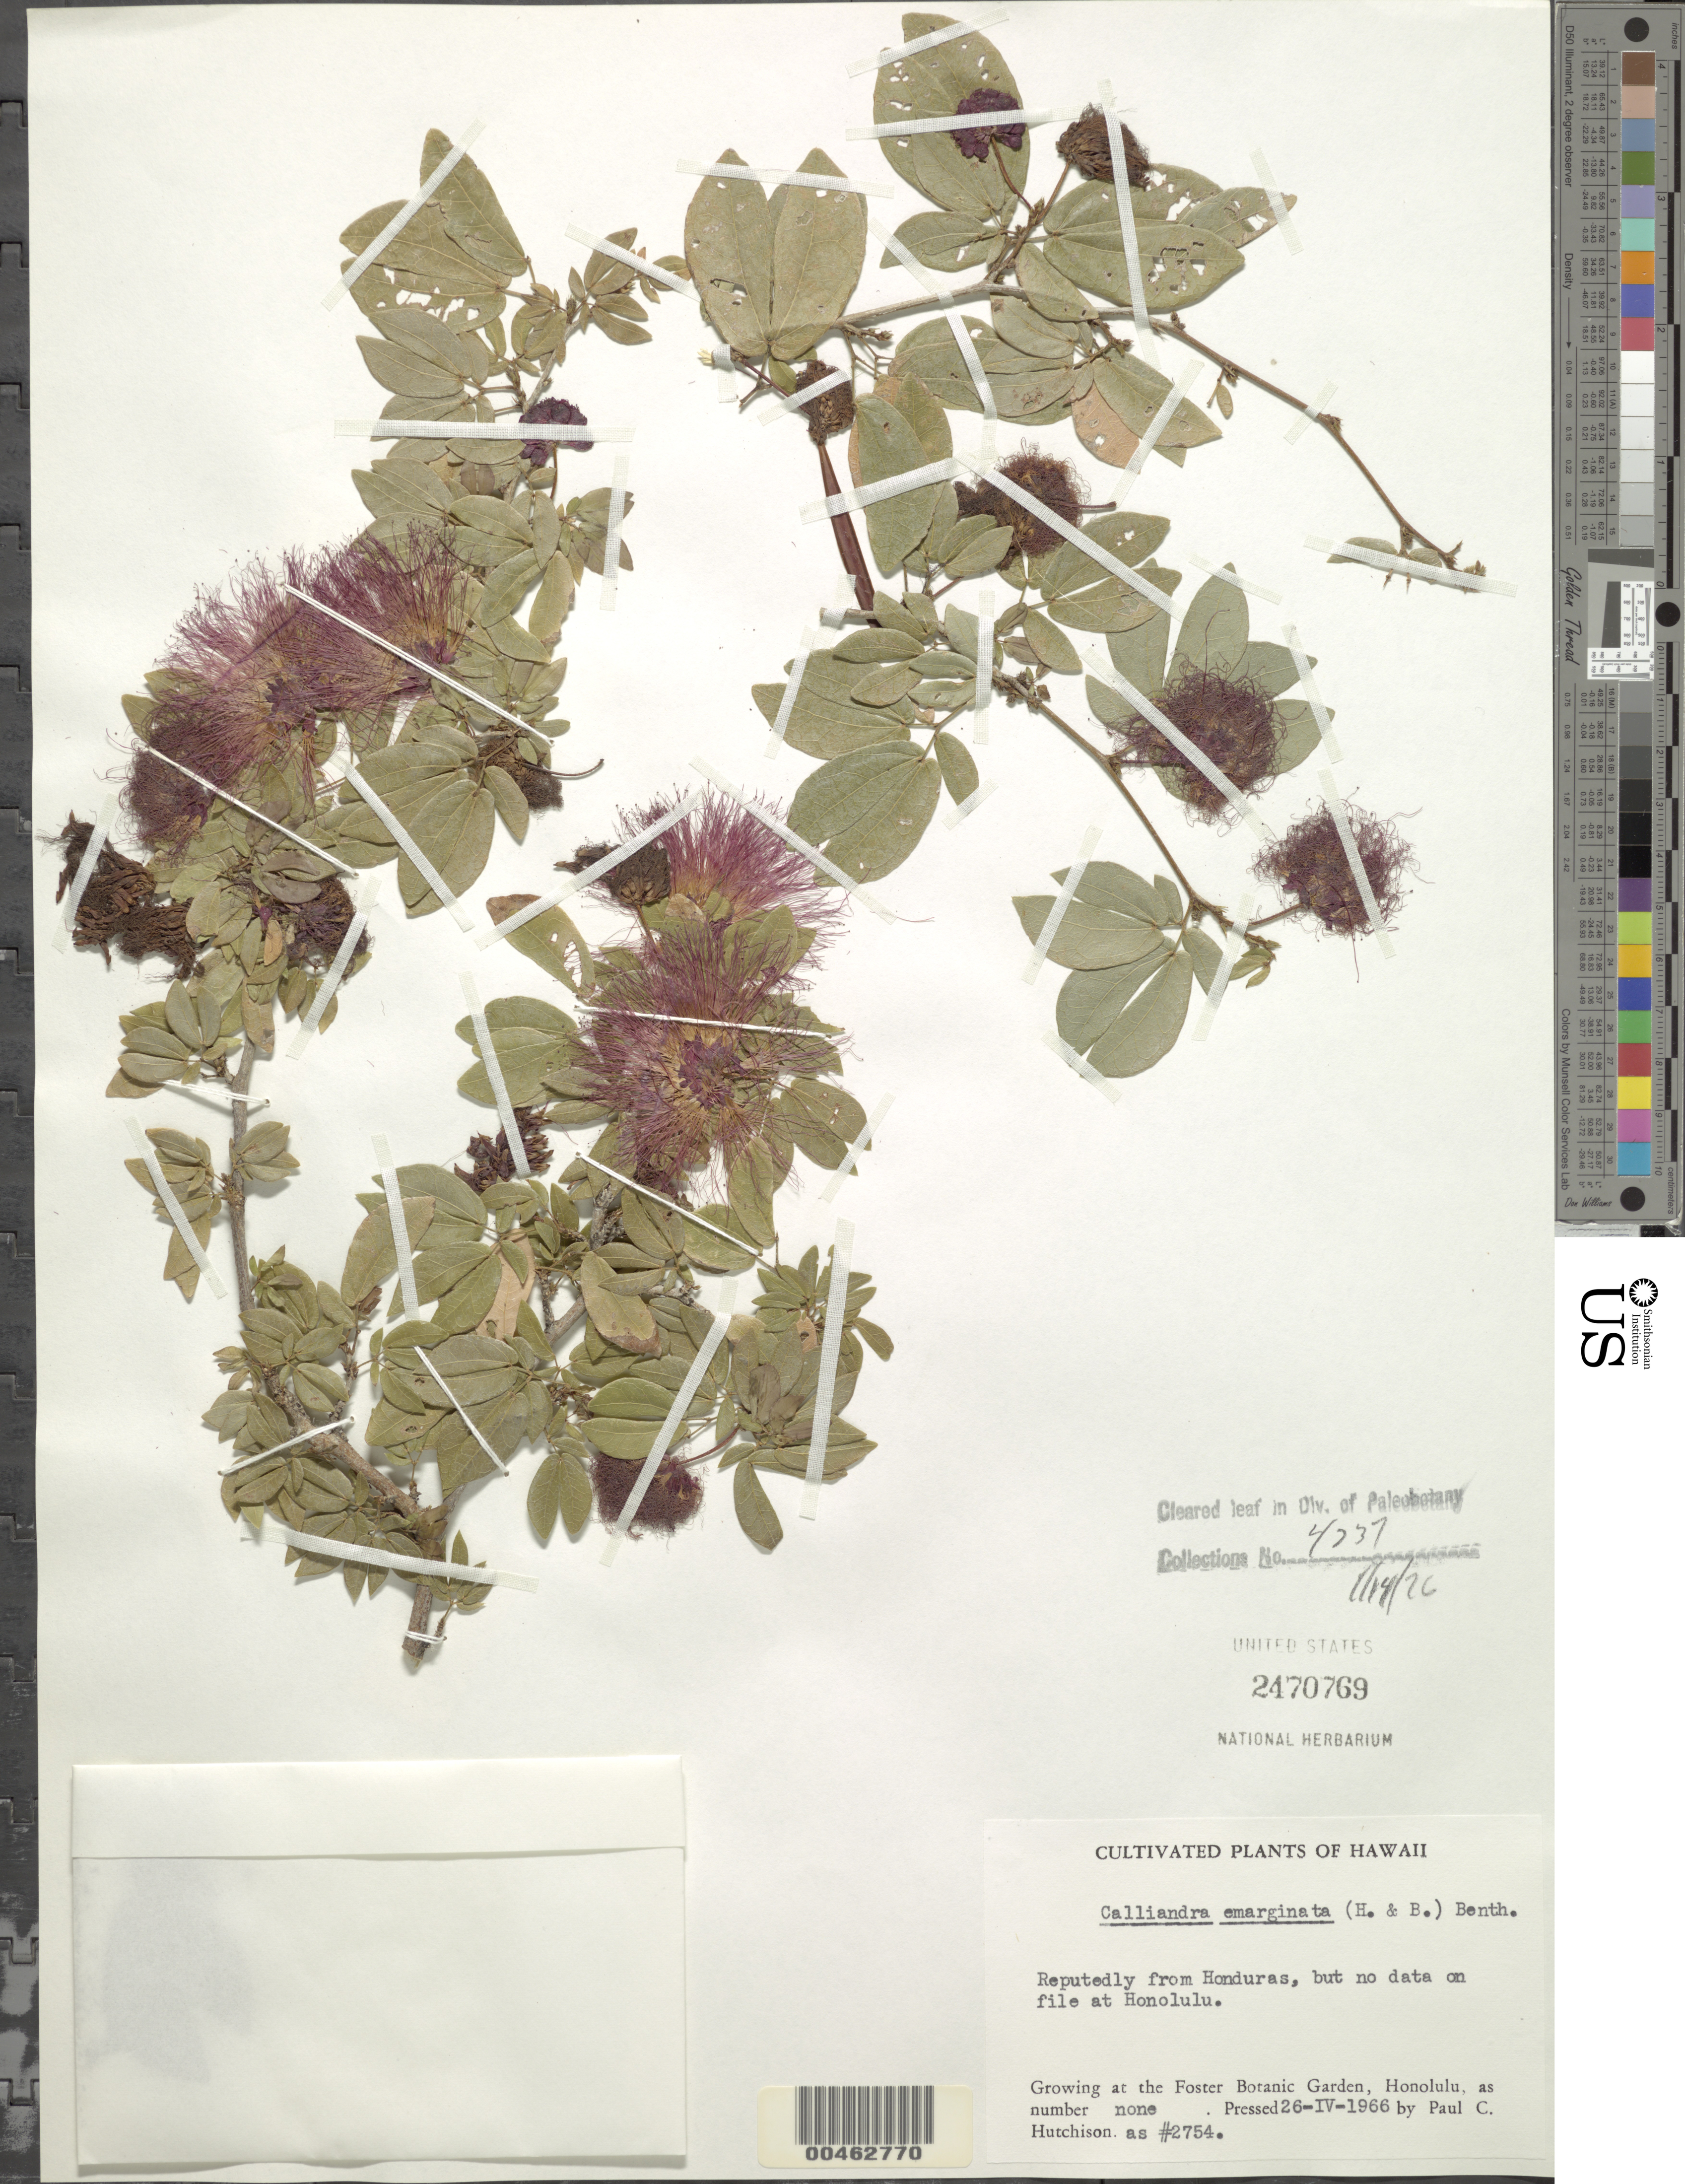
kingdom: Plantae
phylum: Tracheophyta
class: Magnoliopsida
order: Fabales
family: Fabaceae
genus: Calliandra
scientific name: Calliandra emarginata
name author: (Willd.) Benth.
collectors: P. C. Hutchison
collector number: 2754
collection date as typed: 26 Apr 1966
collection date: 1966-04-26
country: United States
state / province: Hawaii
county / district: Honolulu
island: Oahu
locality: Honolulu, Foster Botanic Garden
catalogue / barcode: US 2470769